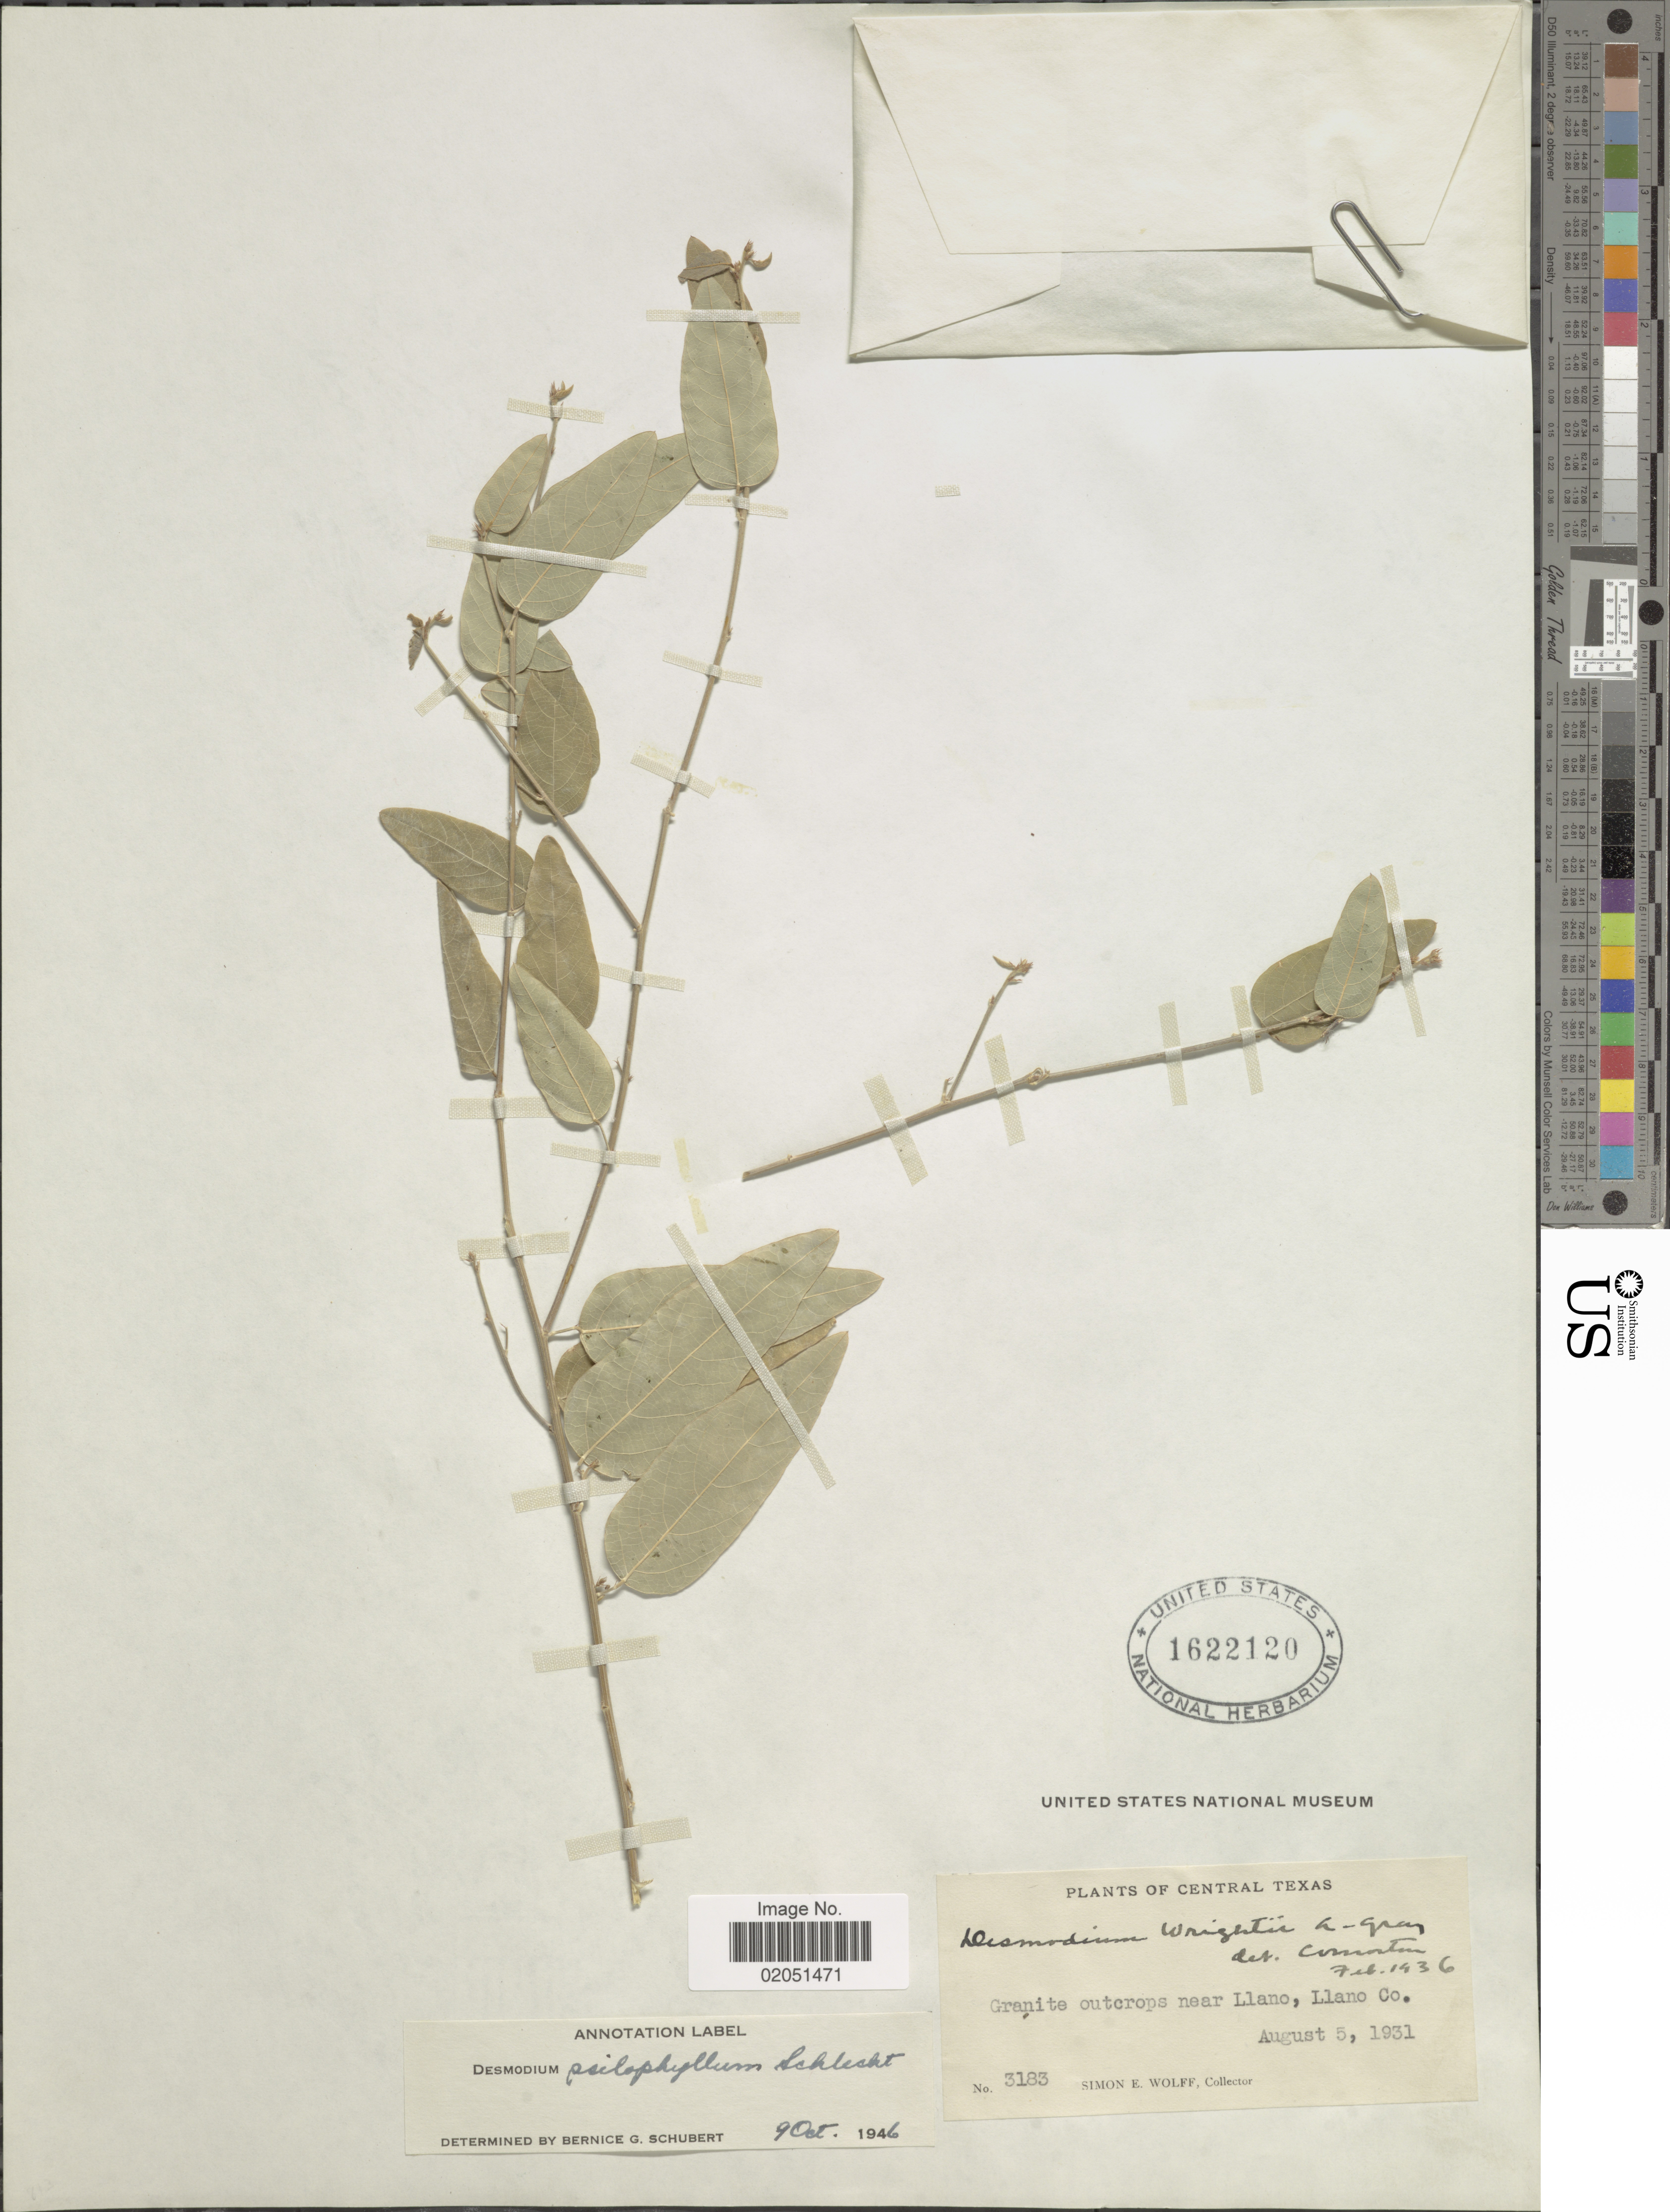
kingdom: Plantae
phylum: Tracheophyta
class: Magnoliopsida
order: Fabales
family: Fabaceae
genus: Desmodium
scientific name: Desmodium psilophyllum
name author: Schltdl.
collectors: S. E. Wolff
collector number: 3183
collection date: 1931-08-05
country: United States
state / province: Texas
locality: Central Texas, Granite outcrops near Llano, Llano Co.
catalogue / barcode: US 1622120